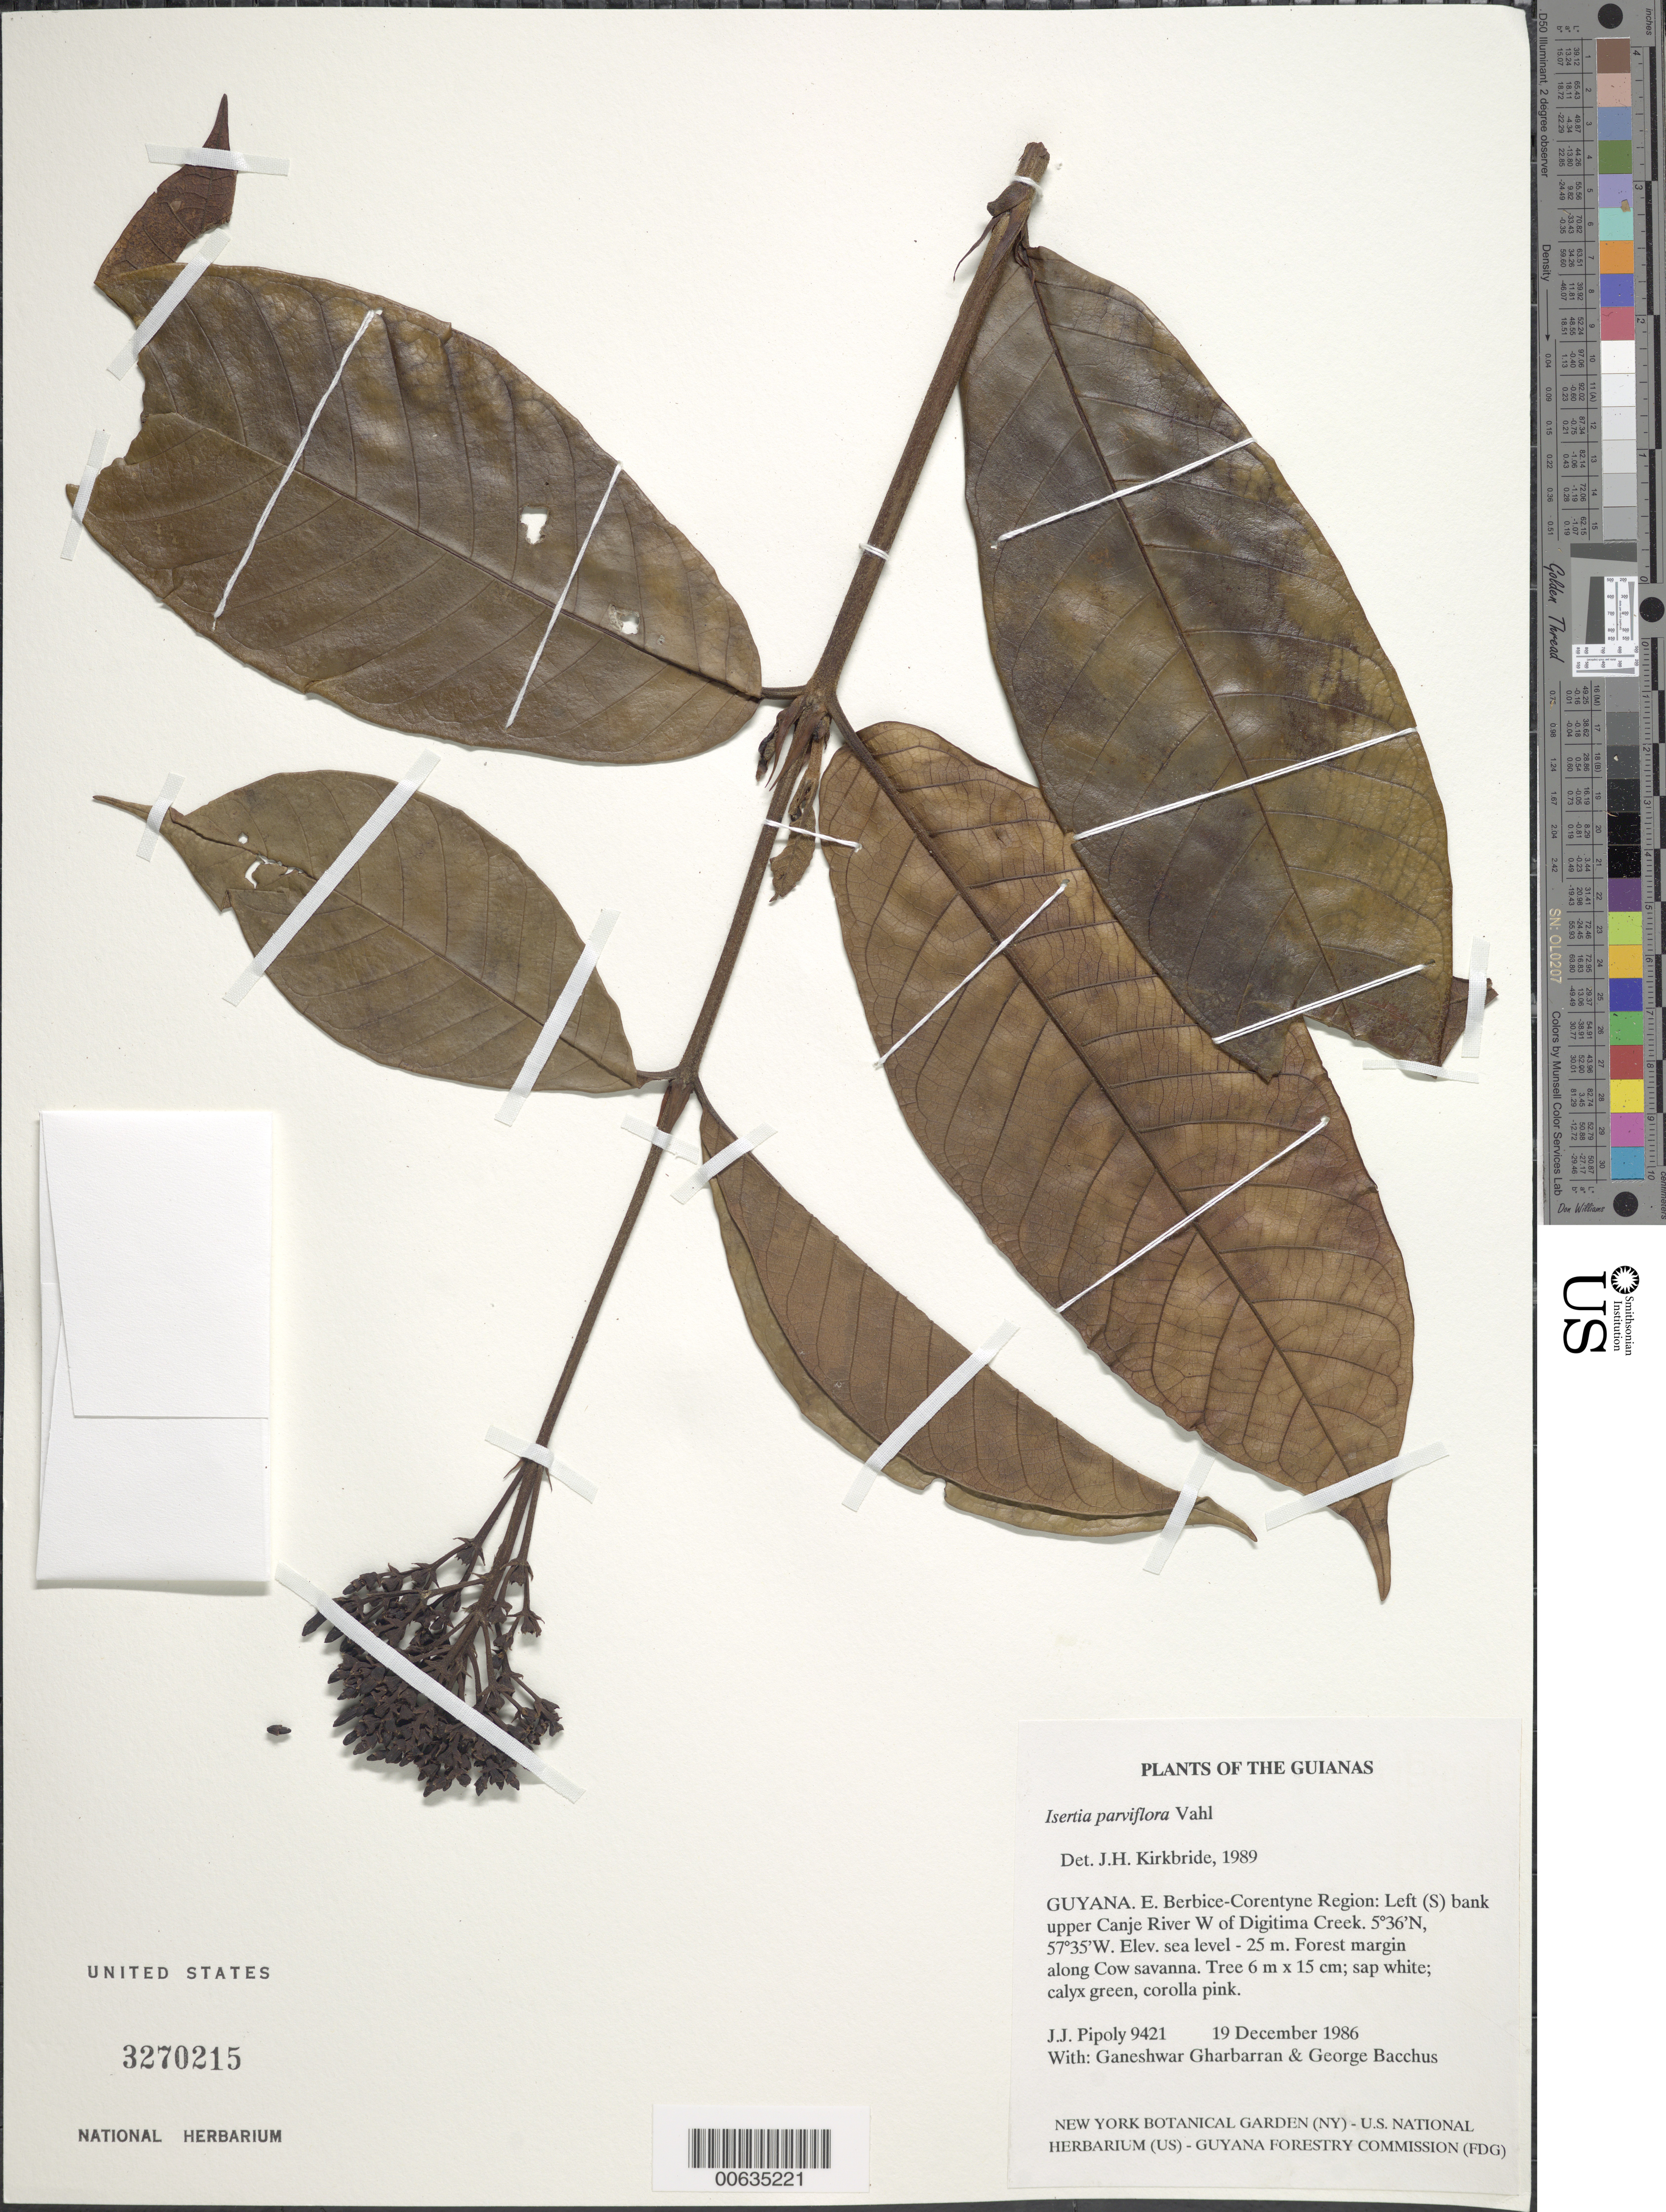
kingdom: Plantae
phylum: Tracheophyta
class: Magnoliopsida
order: Gentianales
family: Rubiaceae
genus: Isertia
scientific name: Isertia parviflora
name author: Vahl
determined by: Kirkbride, J. H.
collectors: J. J. Pipoly, G. Gharbarran & G. Bacchus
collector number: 9421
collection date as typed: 19 December 1986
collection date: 1986-12-19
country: Guyana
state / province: E. Berbice-Corentyne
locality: Left (S) bank upper Canje River W of Digitima Creek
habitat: Forest margin along Cow savanna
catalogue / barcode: US 3270215